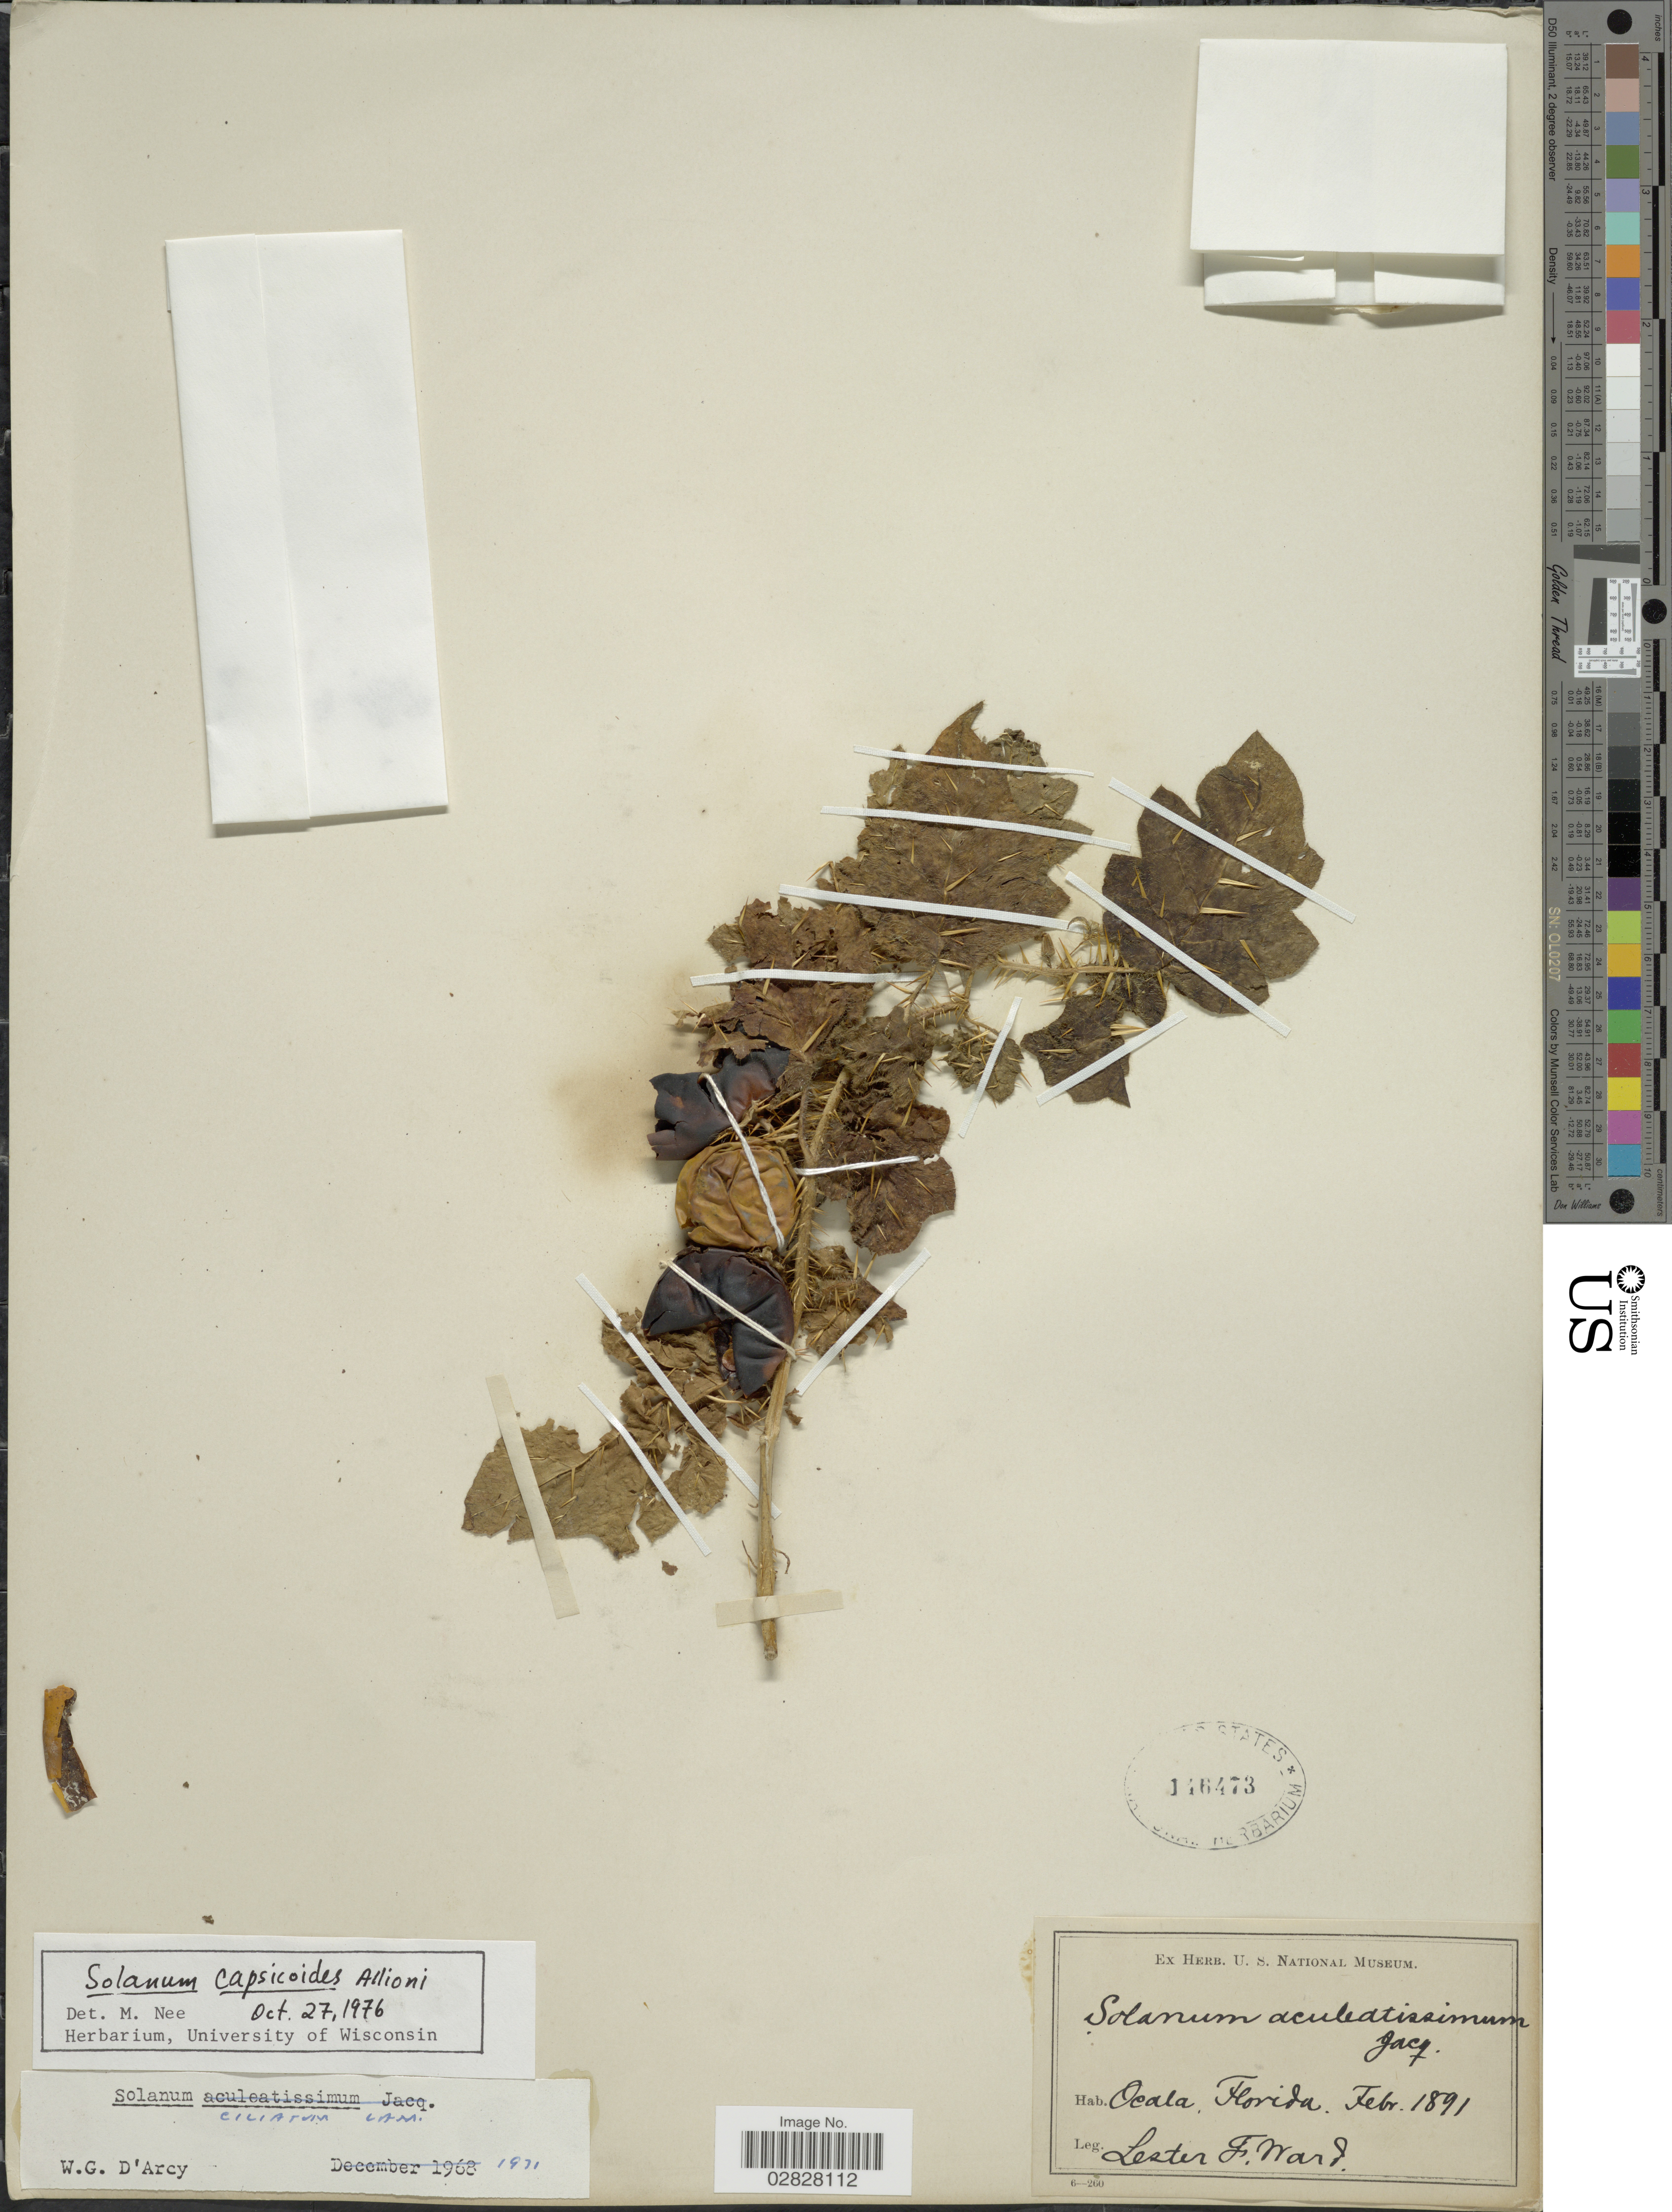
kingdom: Plantae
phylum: Tracheophyta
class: Magnoliopsida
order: Solanales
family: Solanaceae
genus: Solanum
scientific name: Solanum capsicoides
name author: All.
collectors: L. F. Ward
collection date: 1891-02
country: United States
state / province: Florida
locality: Ocala.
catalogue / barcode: US 146473